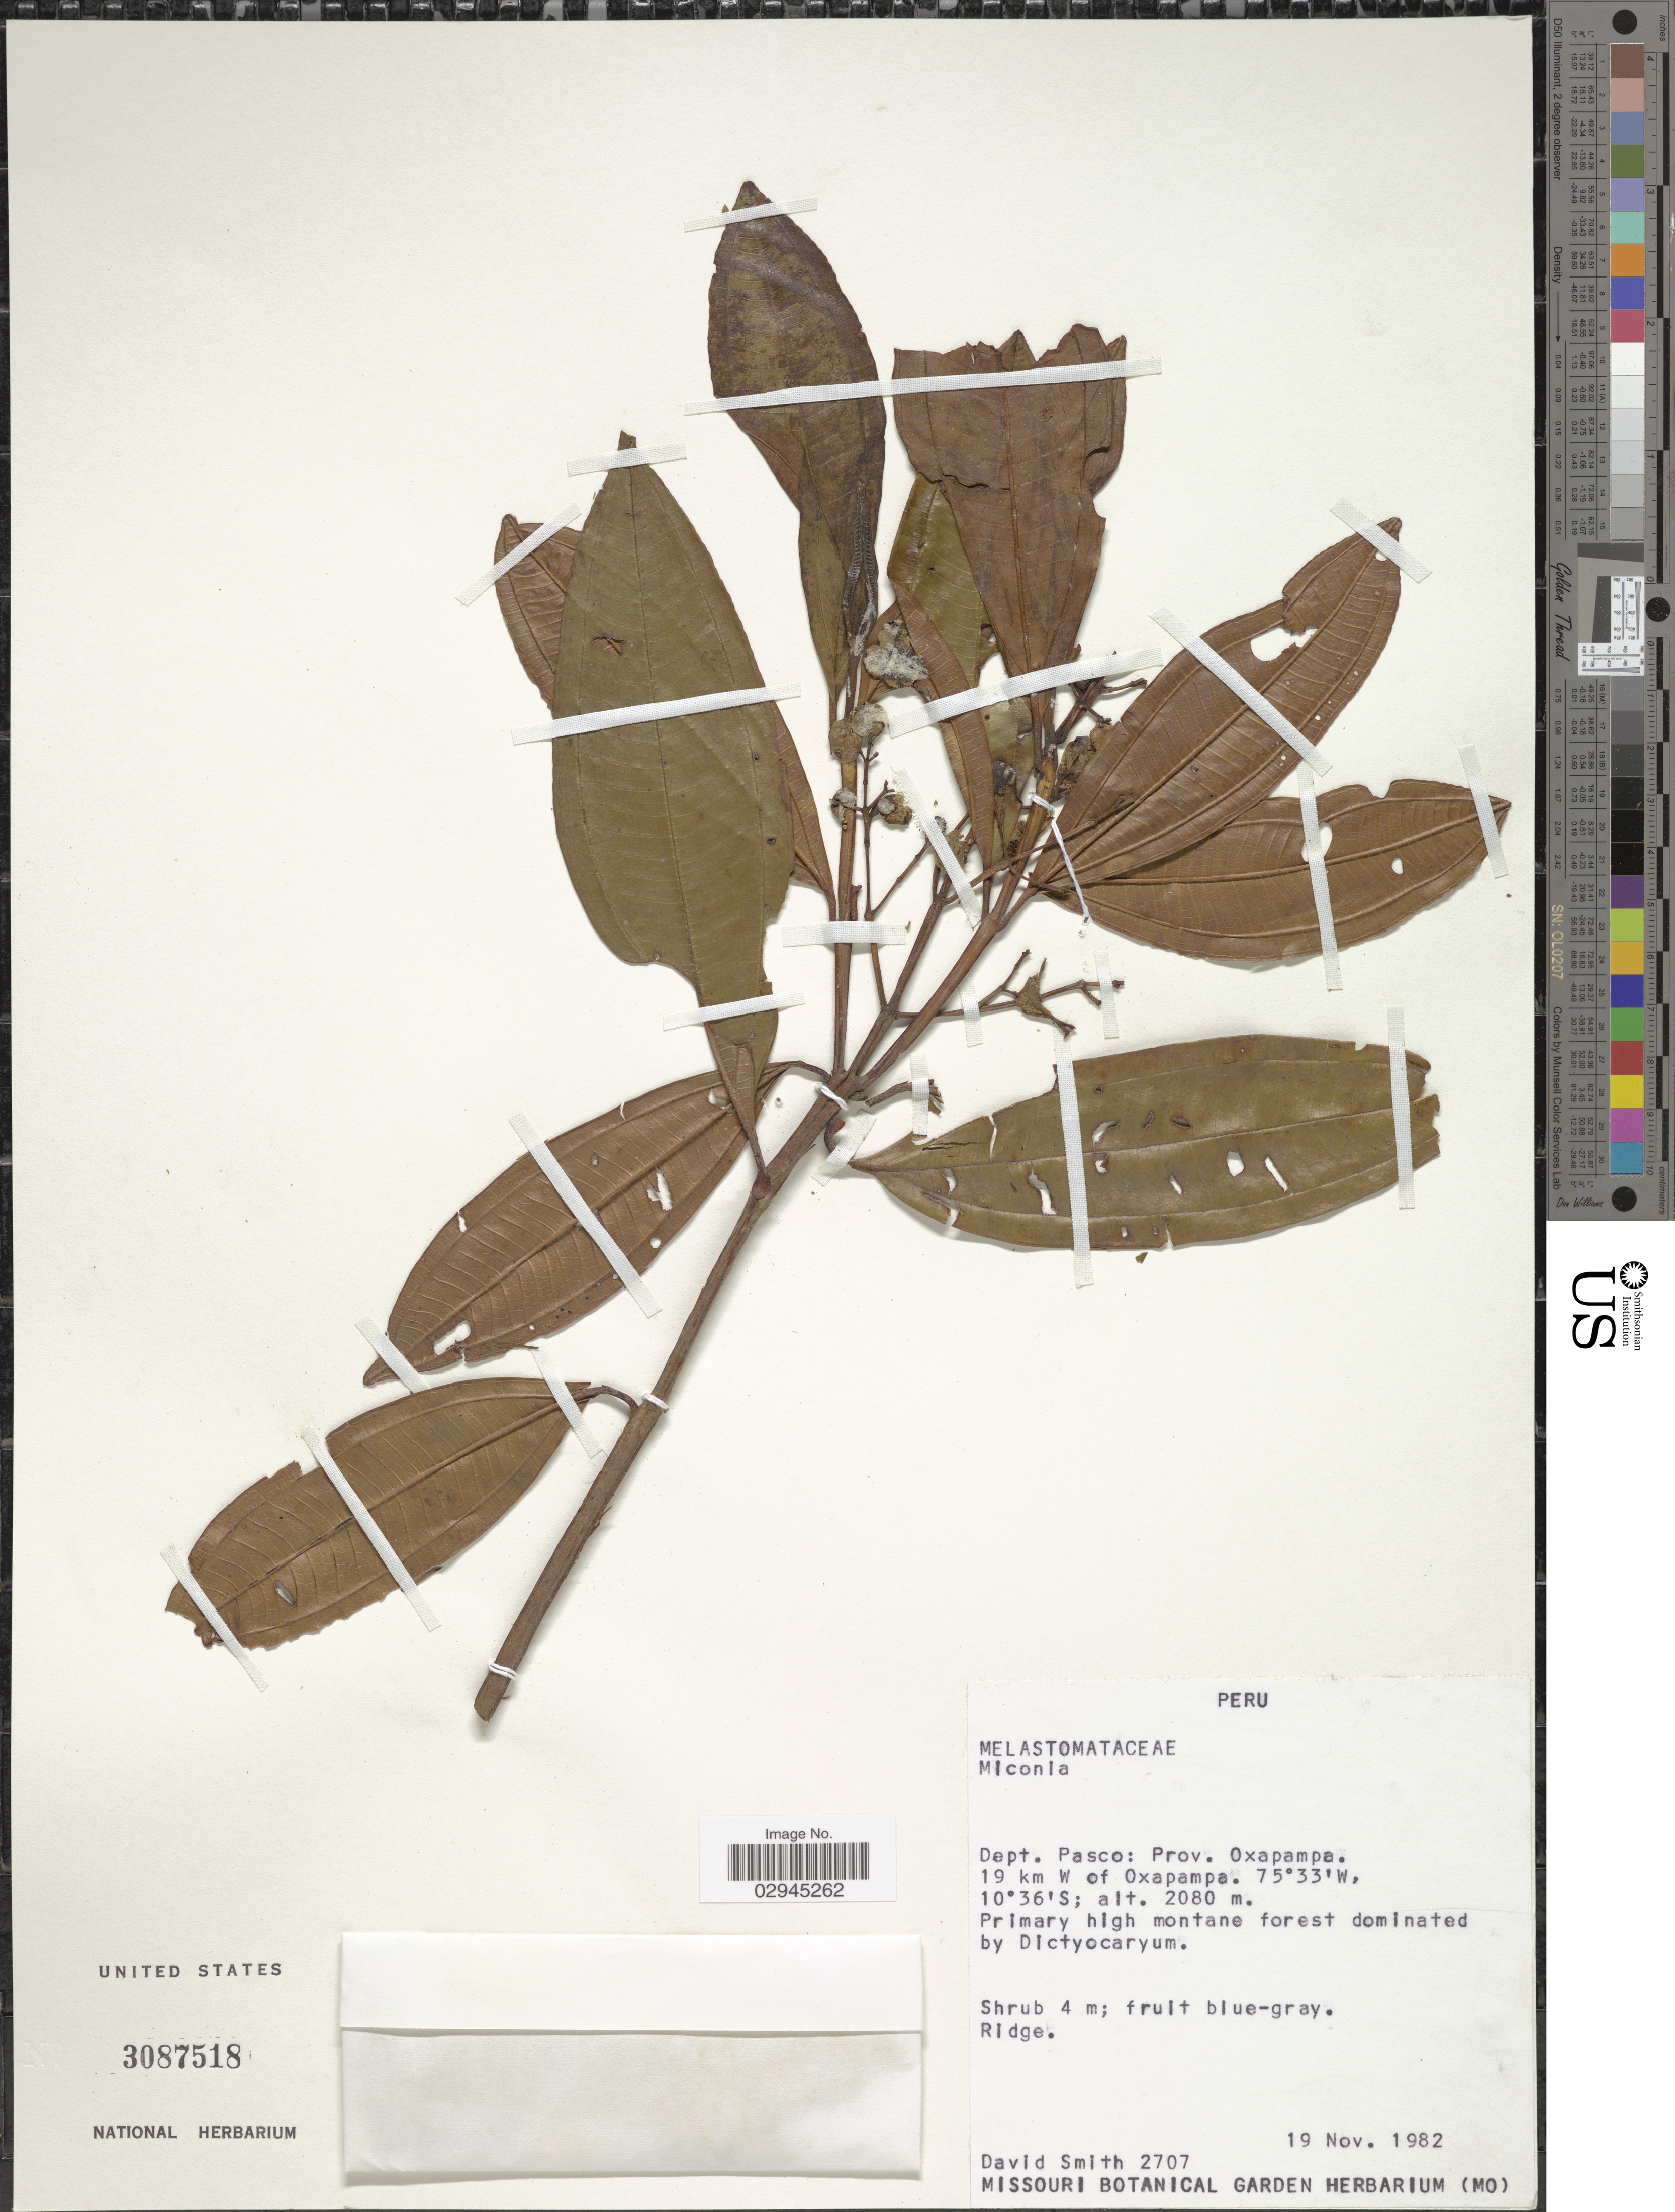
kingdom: Plantae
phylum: Tracheophyta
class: Magnoliopsida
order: Myrtales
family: Melastomataceae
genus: Miconia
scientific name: Miconia sp.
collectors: D. C. Smith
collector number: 2707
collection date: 1982-11-19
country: Peru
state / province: Pasco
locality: Dept. Pasco: Prov. Oxapampa. 19 km W of Oxapampa.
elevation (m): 2080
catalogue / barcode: US 3087518